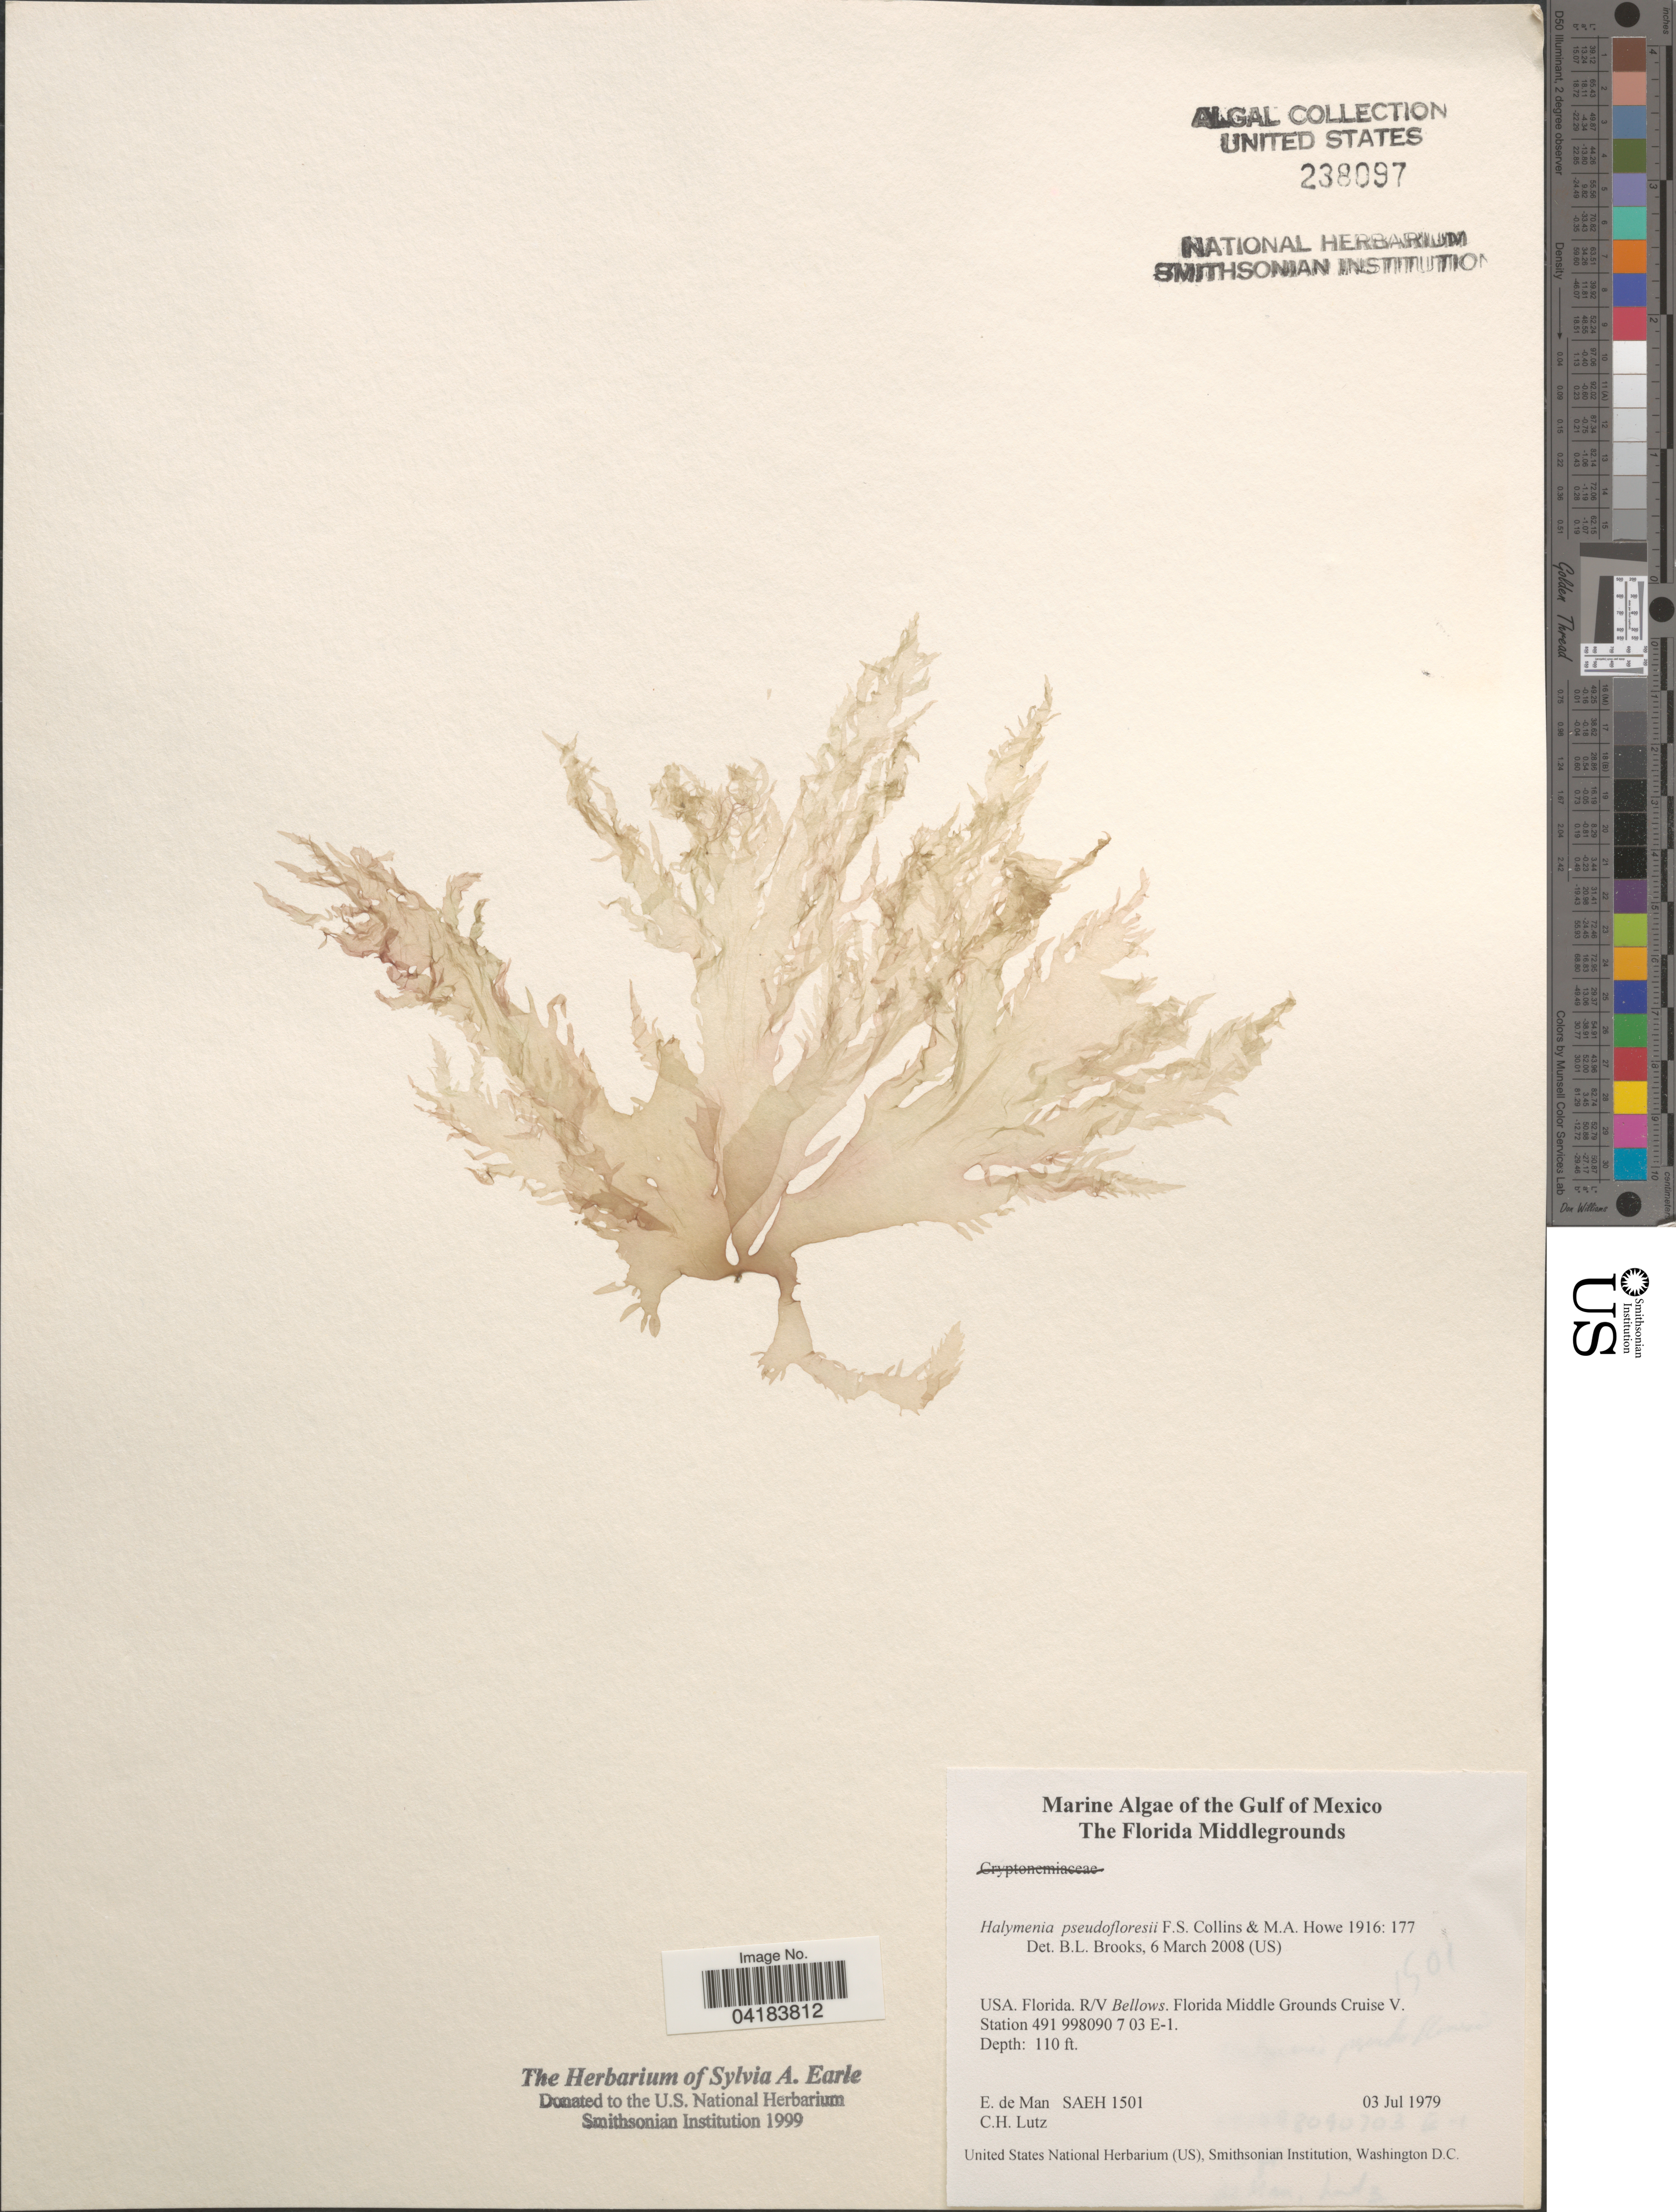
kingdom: Plantae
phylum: Rhodophyta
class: Florideophyceae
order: Halymeniales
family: Halymeniaceae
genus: Halymenia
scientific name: Halymenia pseudofloresia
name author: Collins & M. Howe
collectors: E. de Man & C. Lutz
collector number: SAEH1501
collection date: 1979-07-03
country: United States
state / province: Florida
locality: Gulf of Mexico. R/V Bellows. Florida Middle Grounds Cruise V. Station 491 998090 7 03 E-1.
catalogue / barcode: US 238097